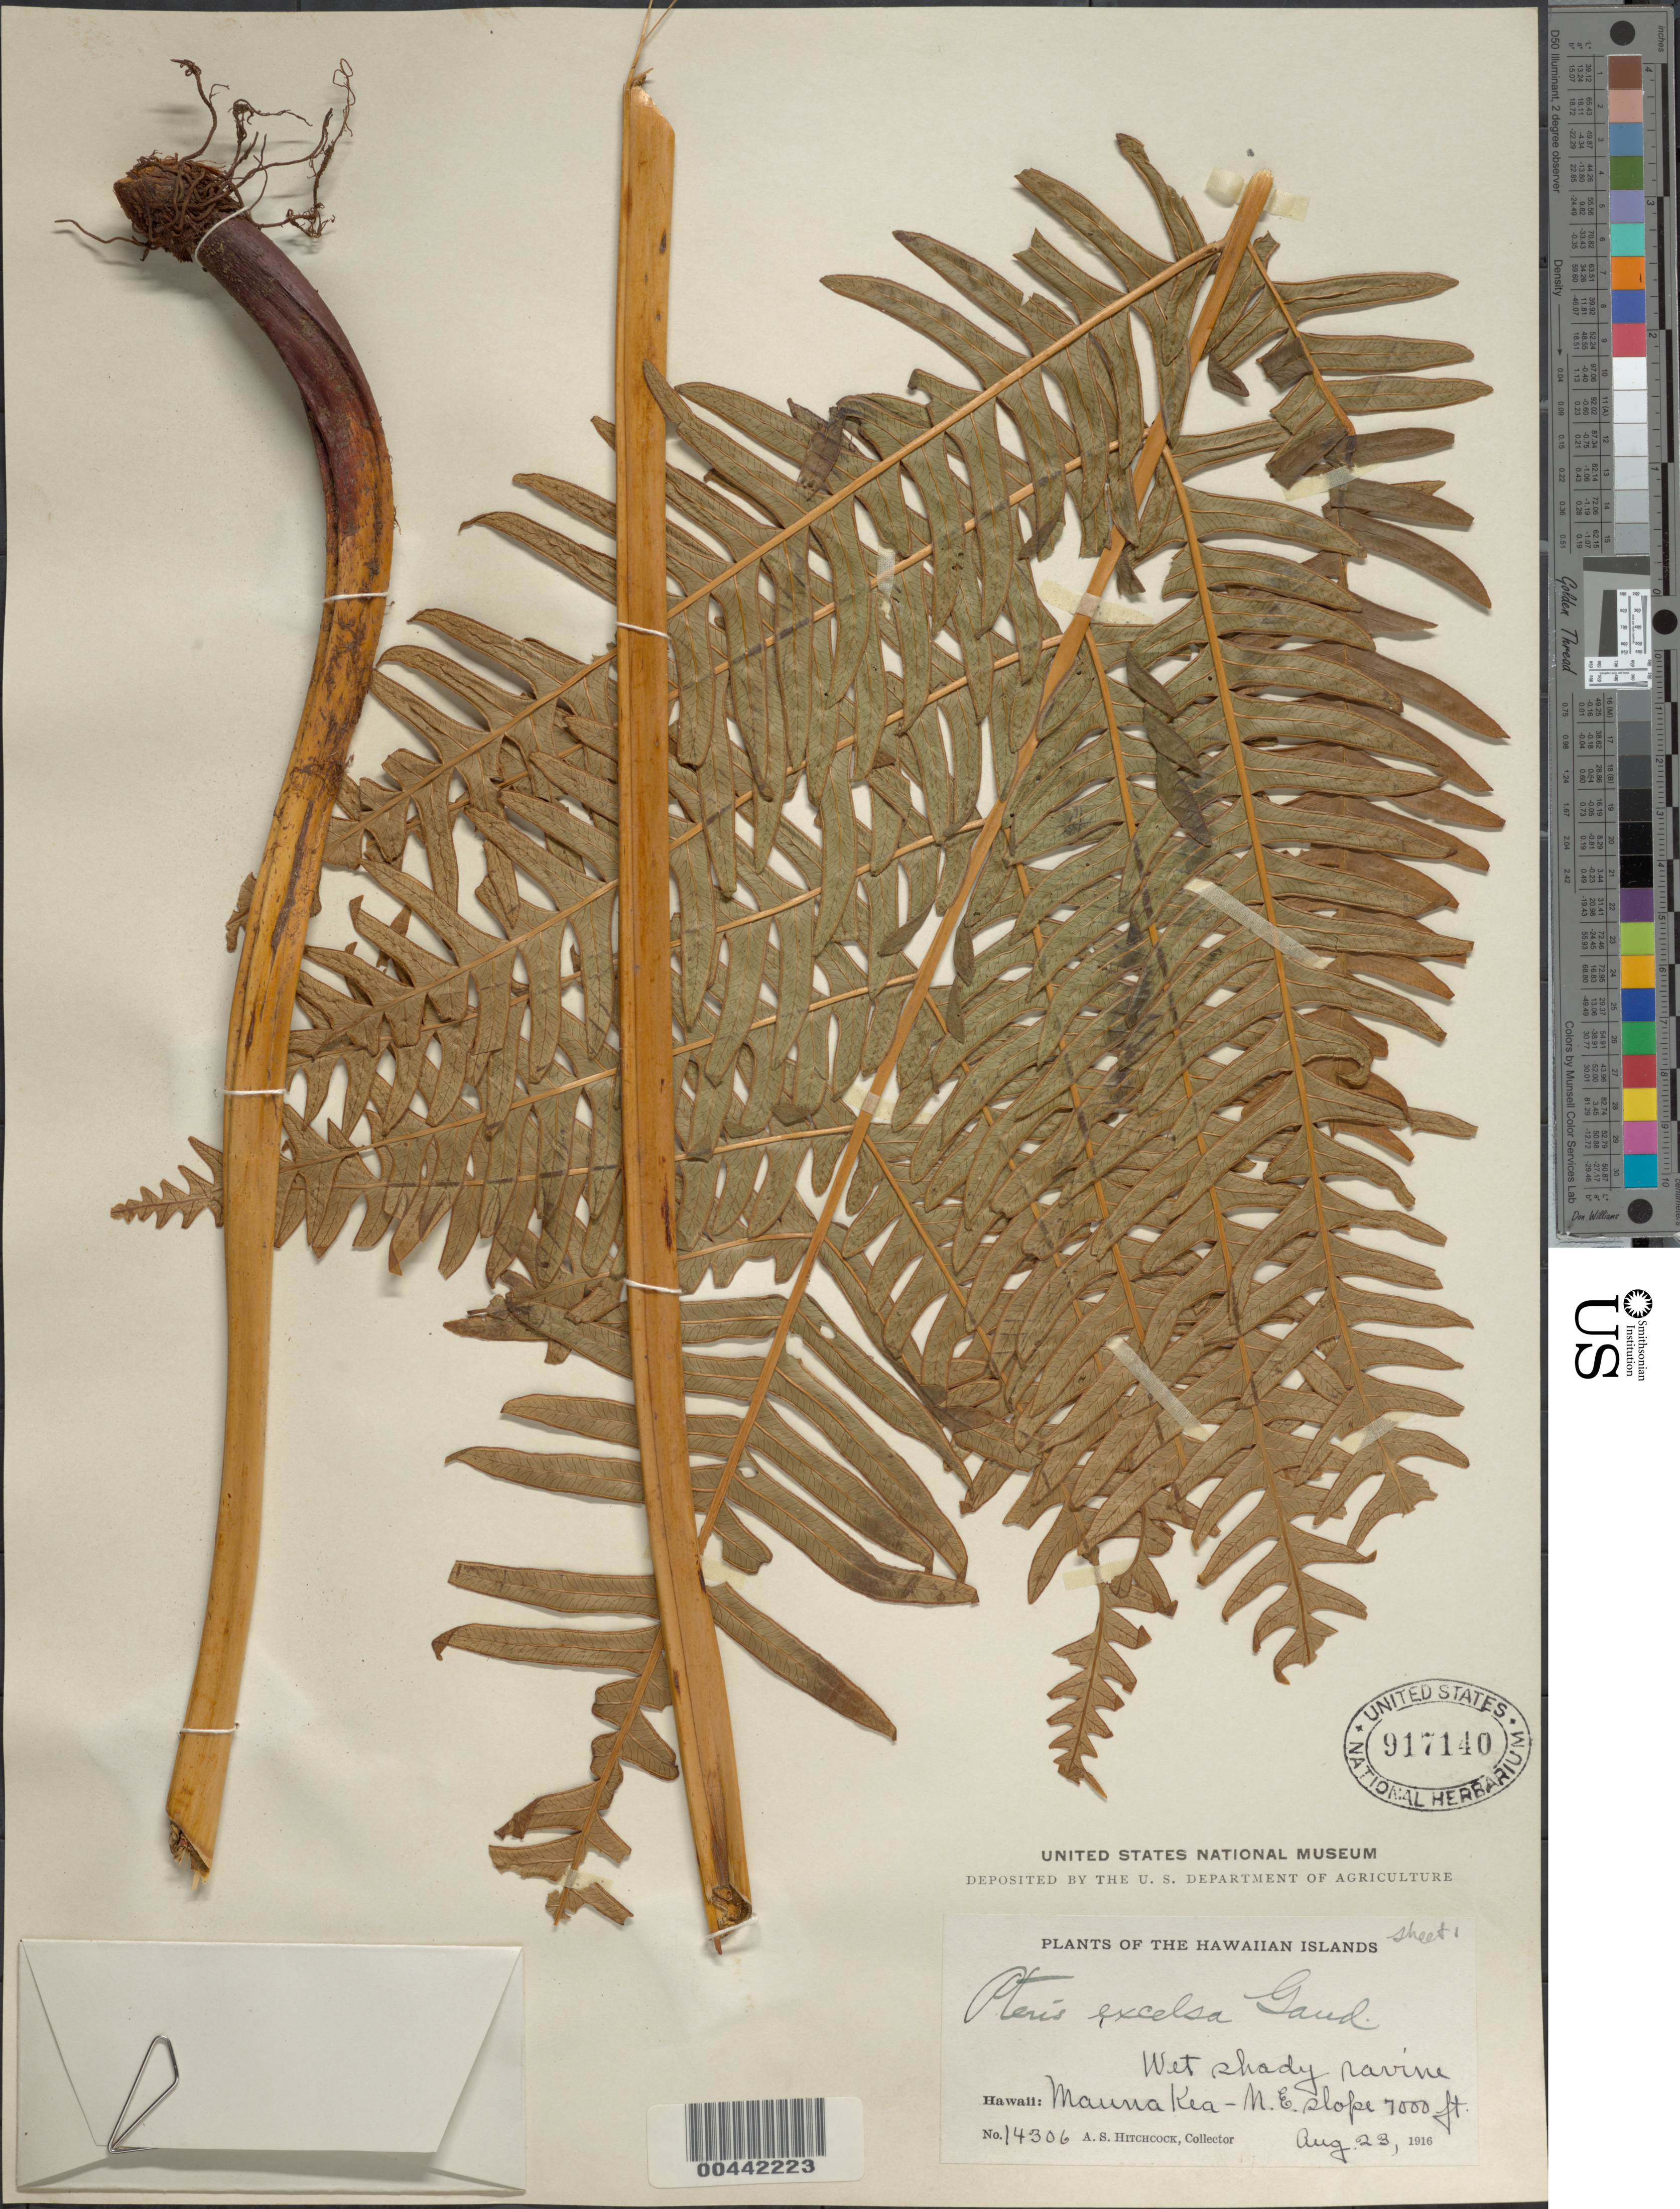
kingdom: Plantae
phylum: Tracheophyta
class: Polypodiopsida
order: Polypodiales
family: Pteridaceae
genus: Pteris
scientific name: Pteris terminalis var. terminalis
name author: Wall.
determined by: Wagner, W. L., (BOT), Smithsonian Institution - National Museum of Natural History (UNITED STATES)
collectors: A. S. Hitchcock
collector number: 14306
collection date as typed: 23 Aug 1916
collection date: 1916-08-23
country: United States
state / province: Hawaii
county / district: Hawaii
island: Hawaii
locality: Mauna Kea, NE slope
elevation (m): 2134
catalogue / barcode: US 917140